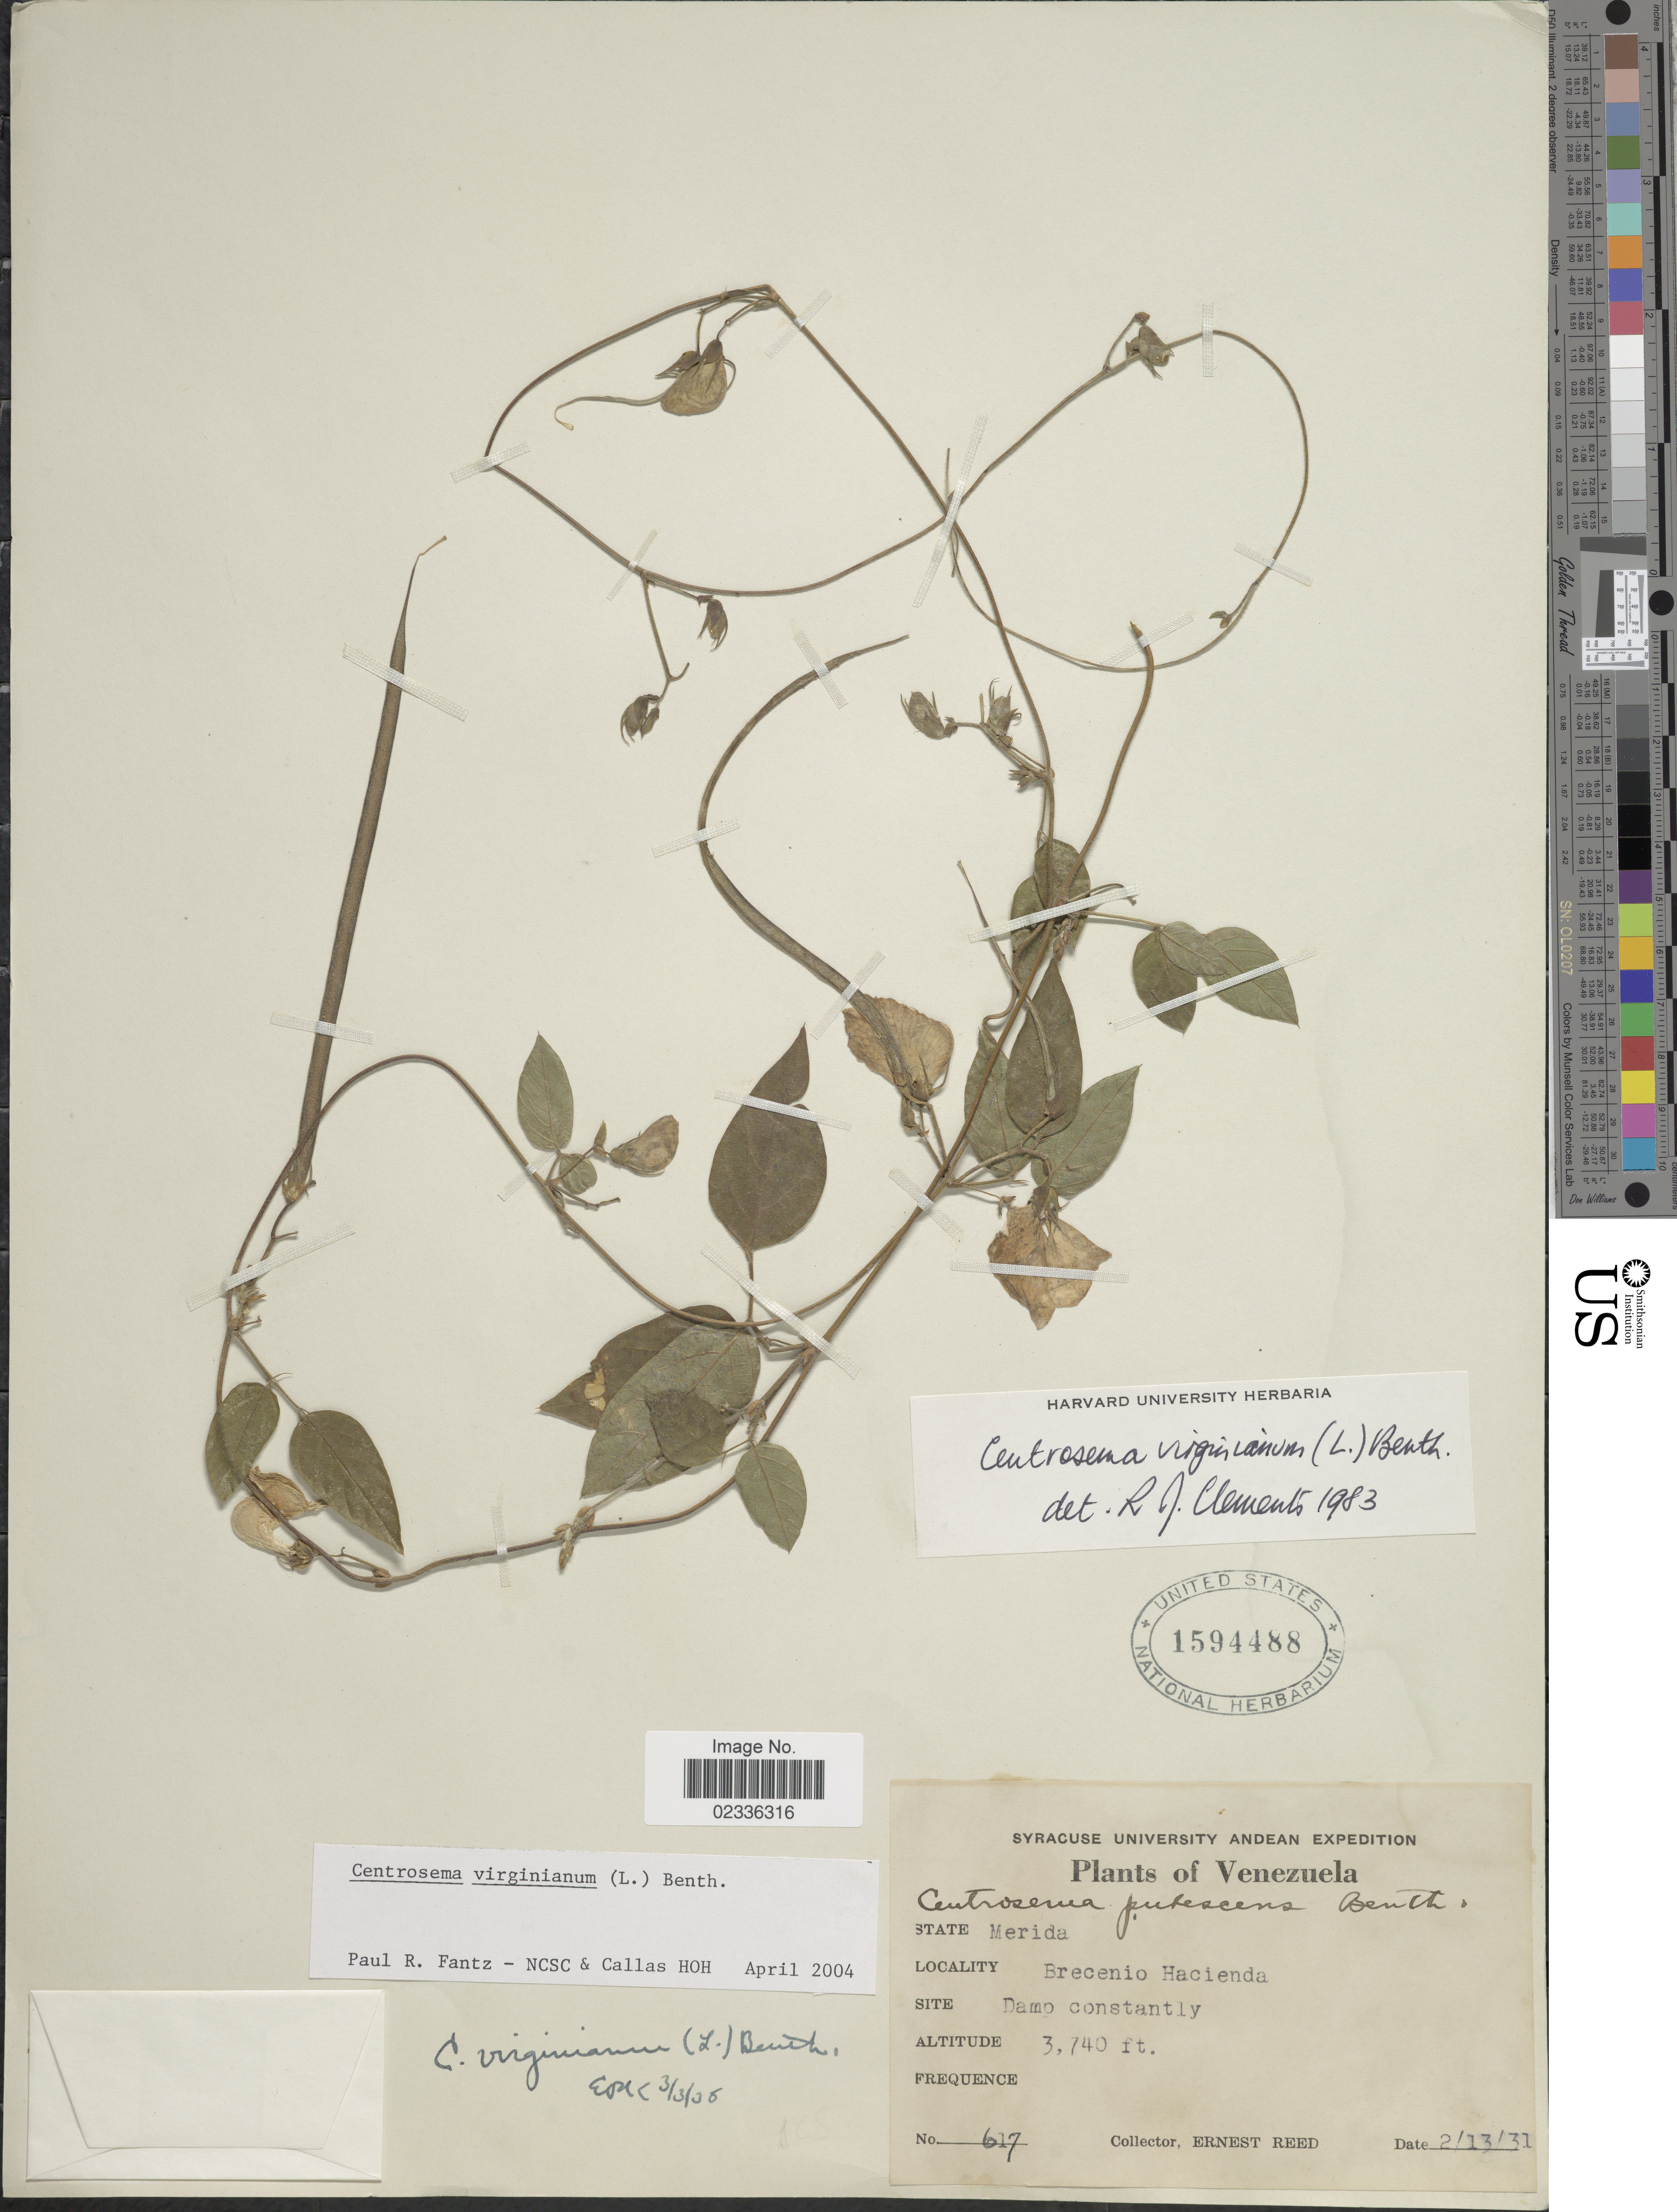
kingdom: Plantae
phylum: Tracheophyta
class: Magnoliopsida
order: Fabales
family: Fabaceae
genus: Centrosema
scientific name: Centrosema virginianum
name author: (L.) Benth.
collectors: E. Reed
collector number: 617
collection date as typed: Transcribed d/m/y: 13/2/31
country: Venezuela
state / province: Mérida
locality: Brecenio Hacienda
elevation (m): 1140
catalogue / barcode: US 1594488